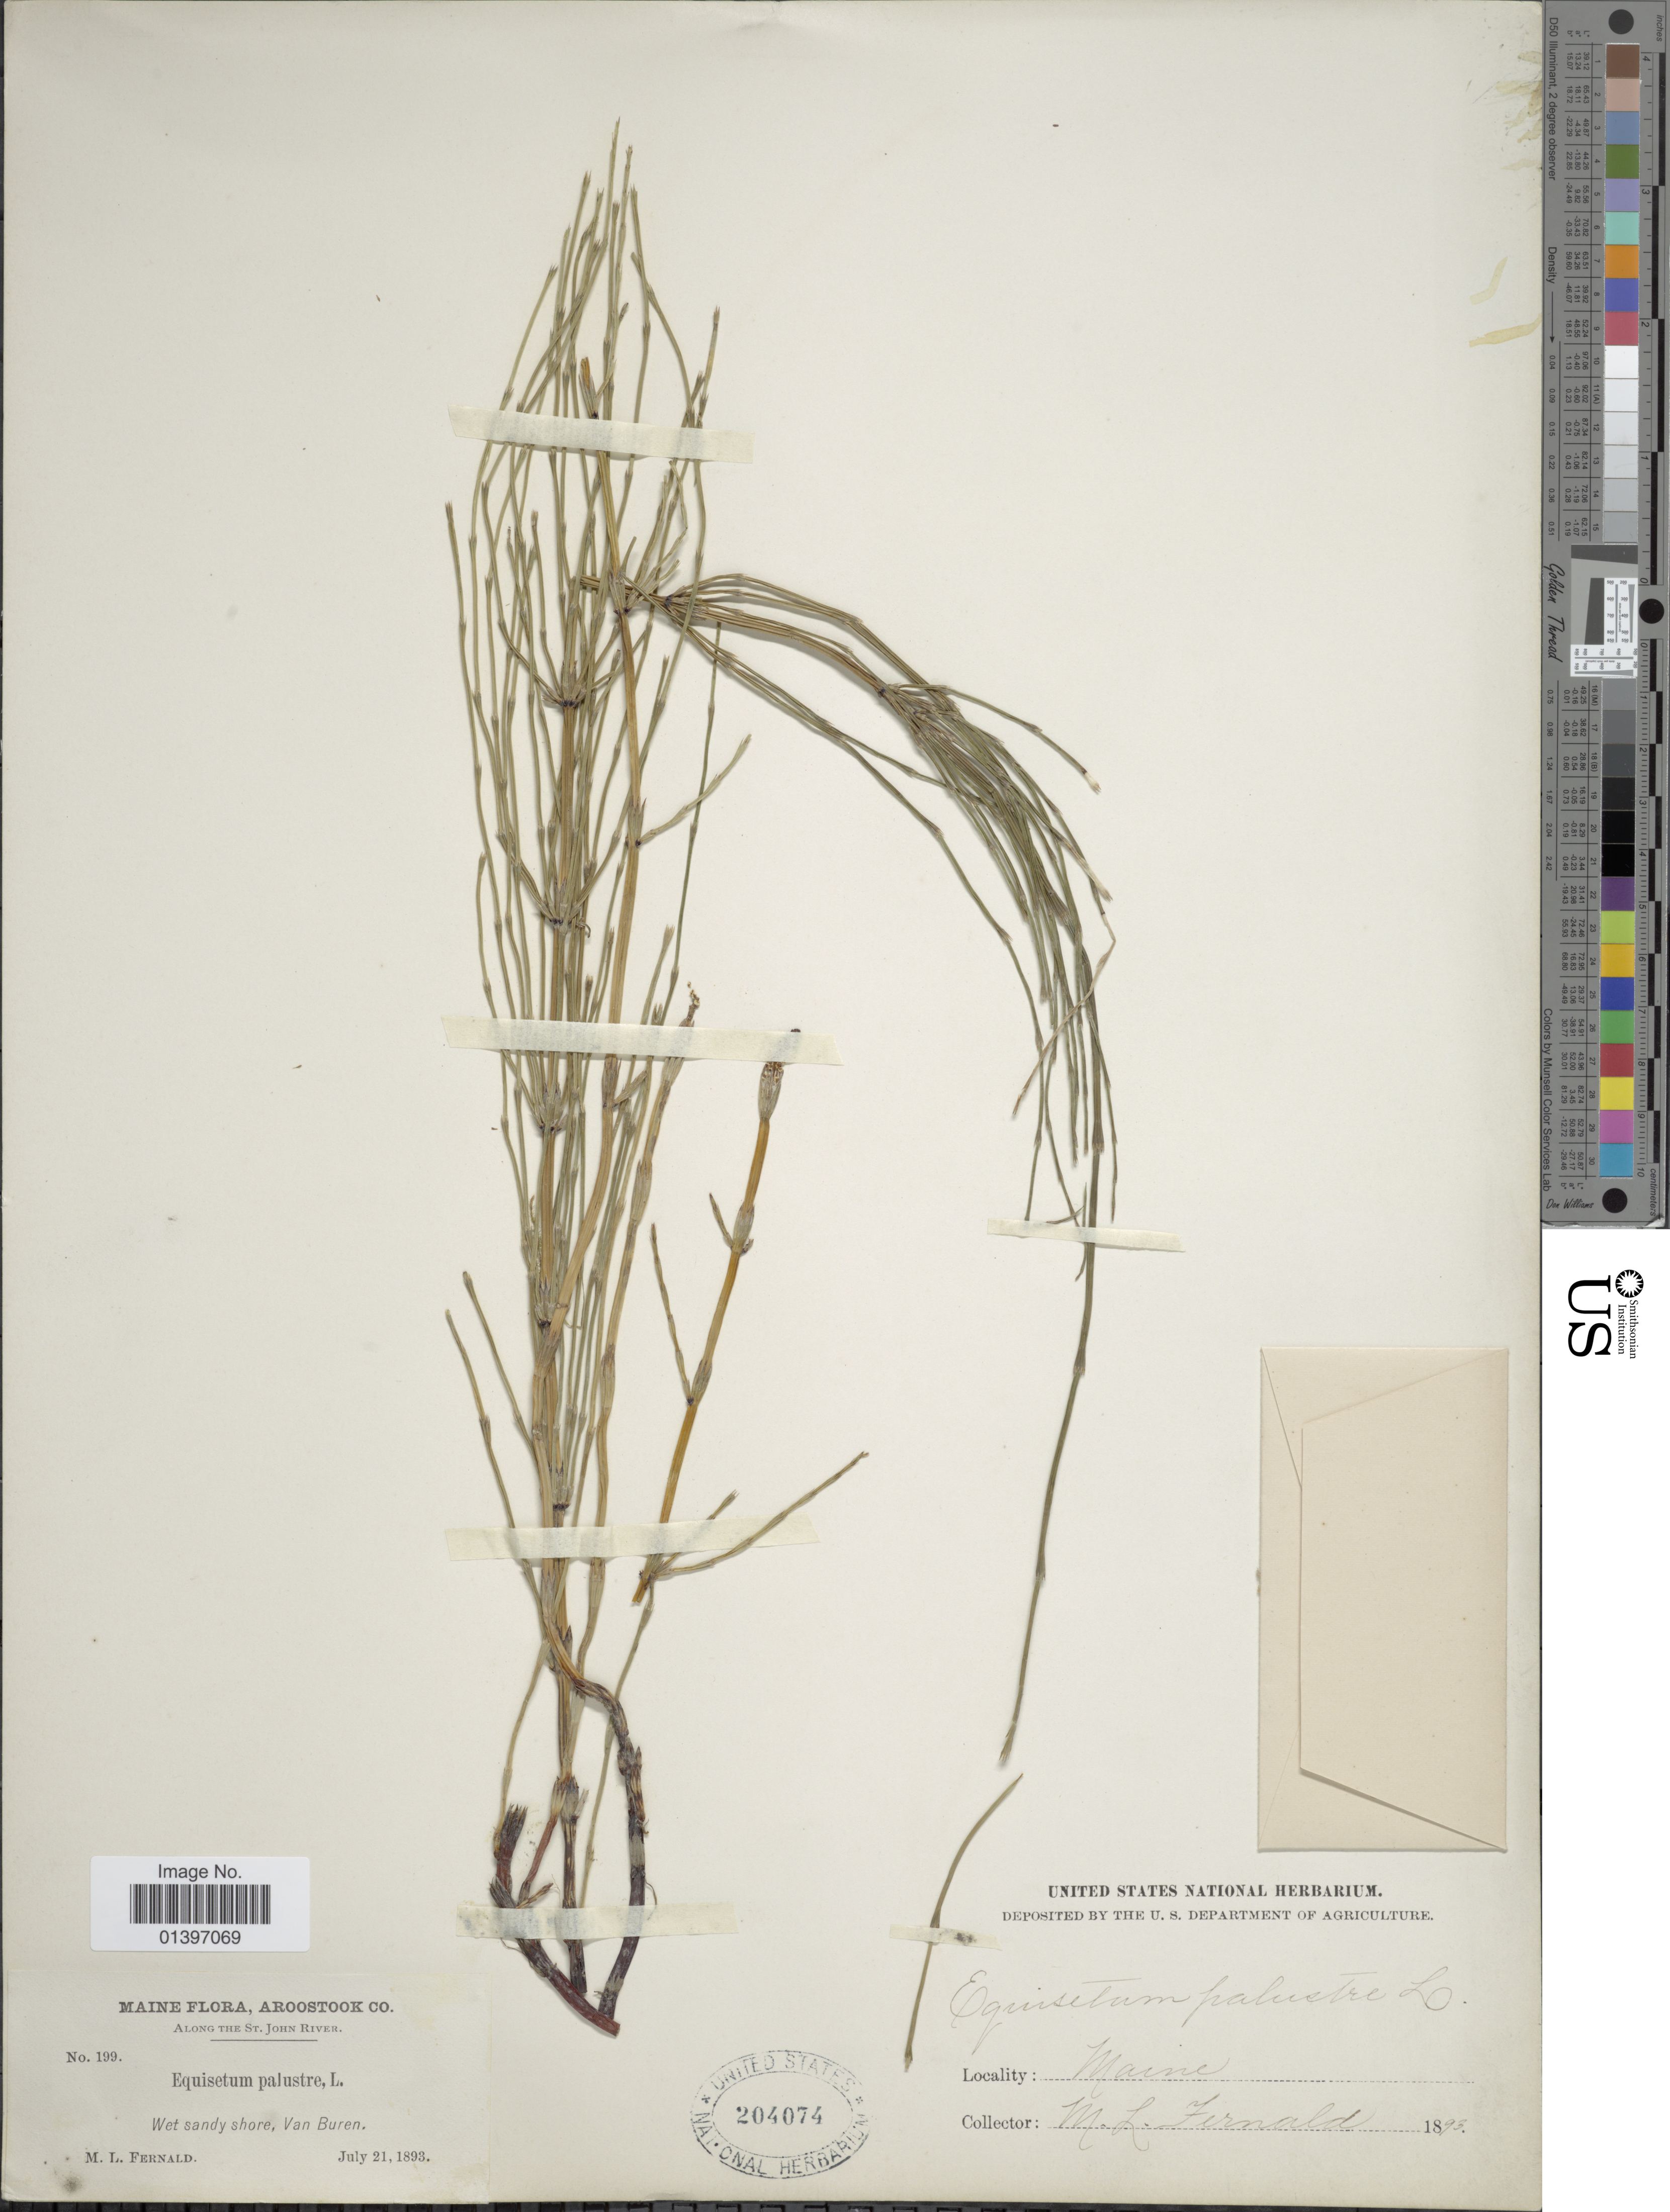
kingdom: Plantae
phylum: Tracheophyta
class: Polypodiopsida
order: Equisetales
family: Equisetaceae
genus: Equisetum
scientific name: Equisetum palustre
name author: L.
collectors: M. L. Fernald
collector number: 199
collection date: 1893-07-21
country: United States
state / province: Maine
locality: Maine Flora, Aroostook Co., along the St. John River, Wet sandy shore, Van Buren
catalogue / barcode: US 204074